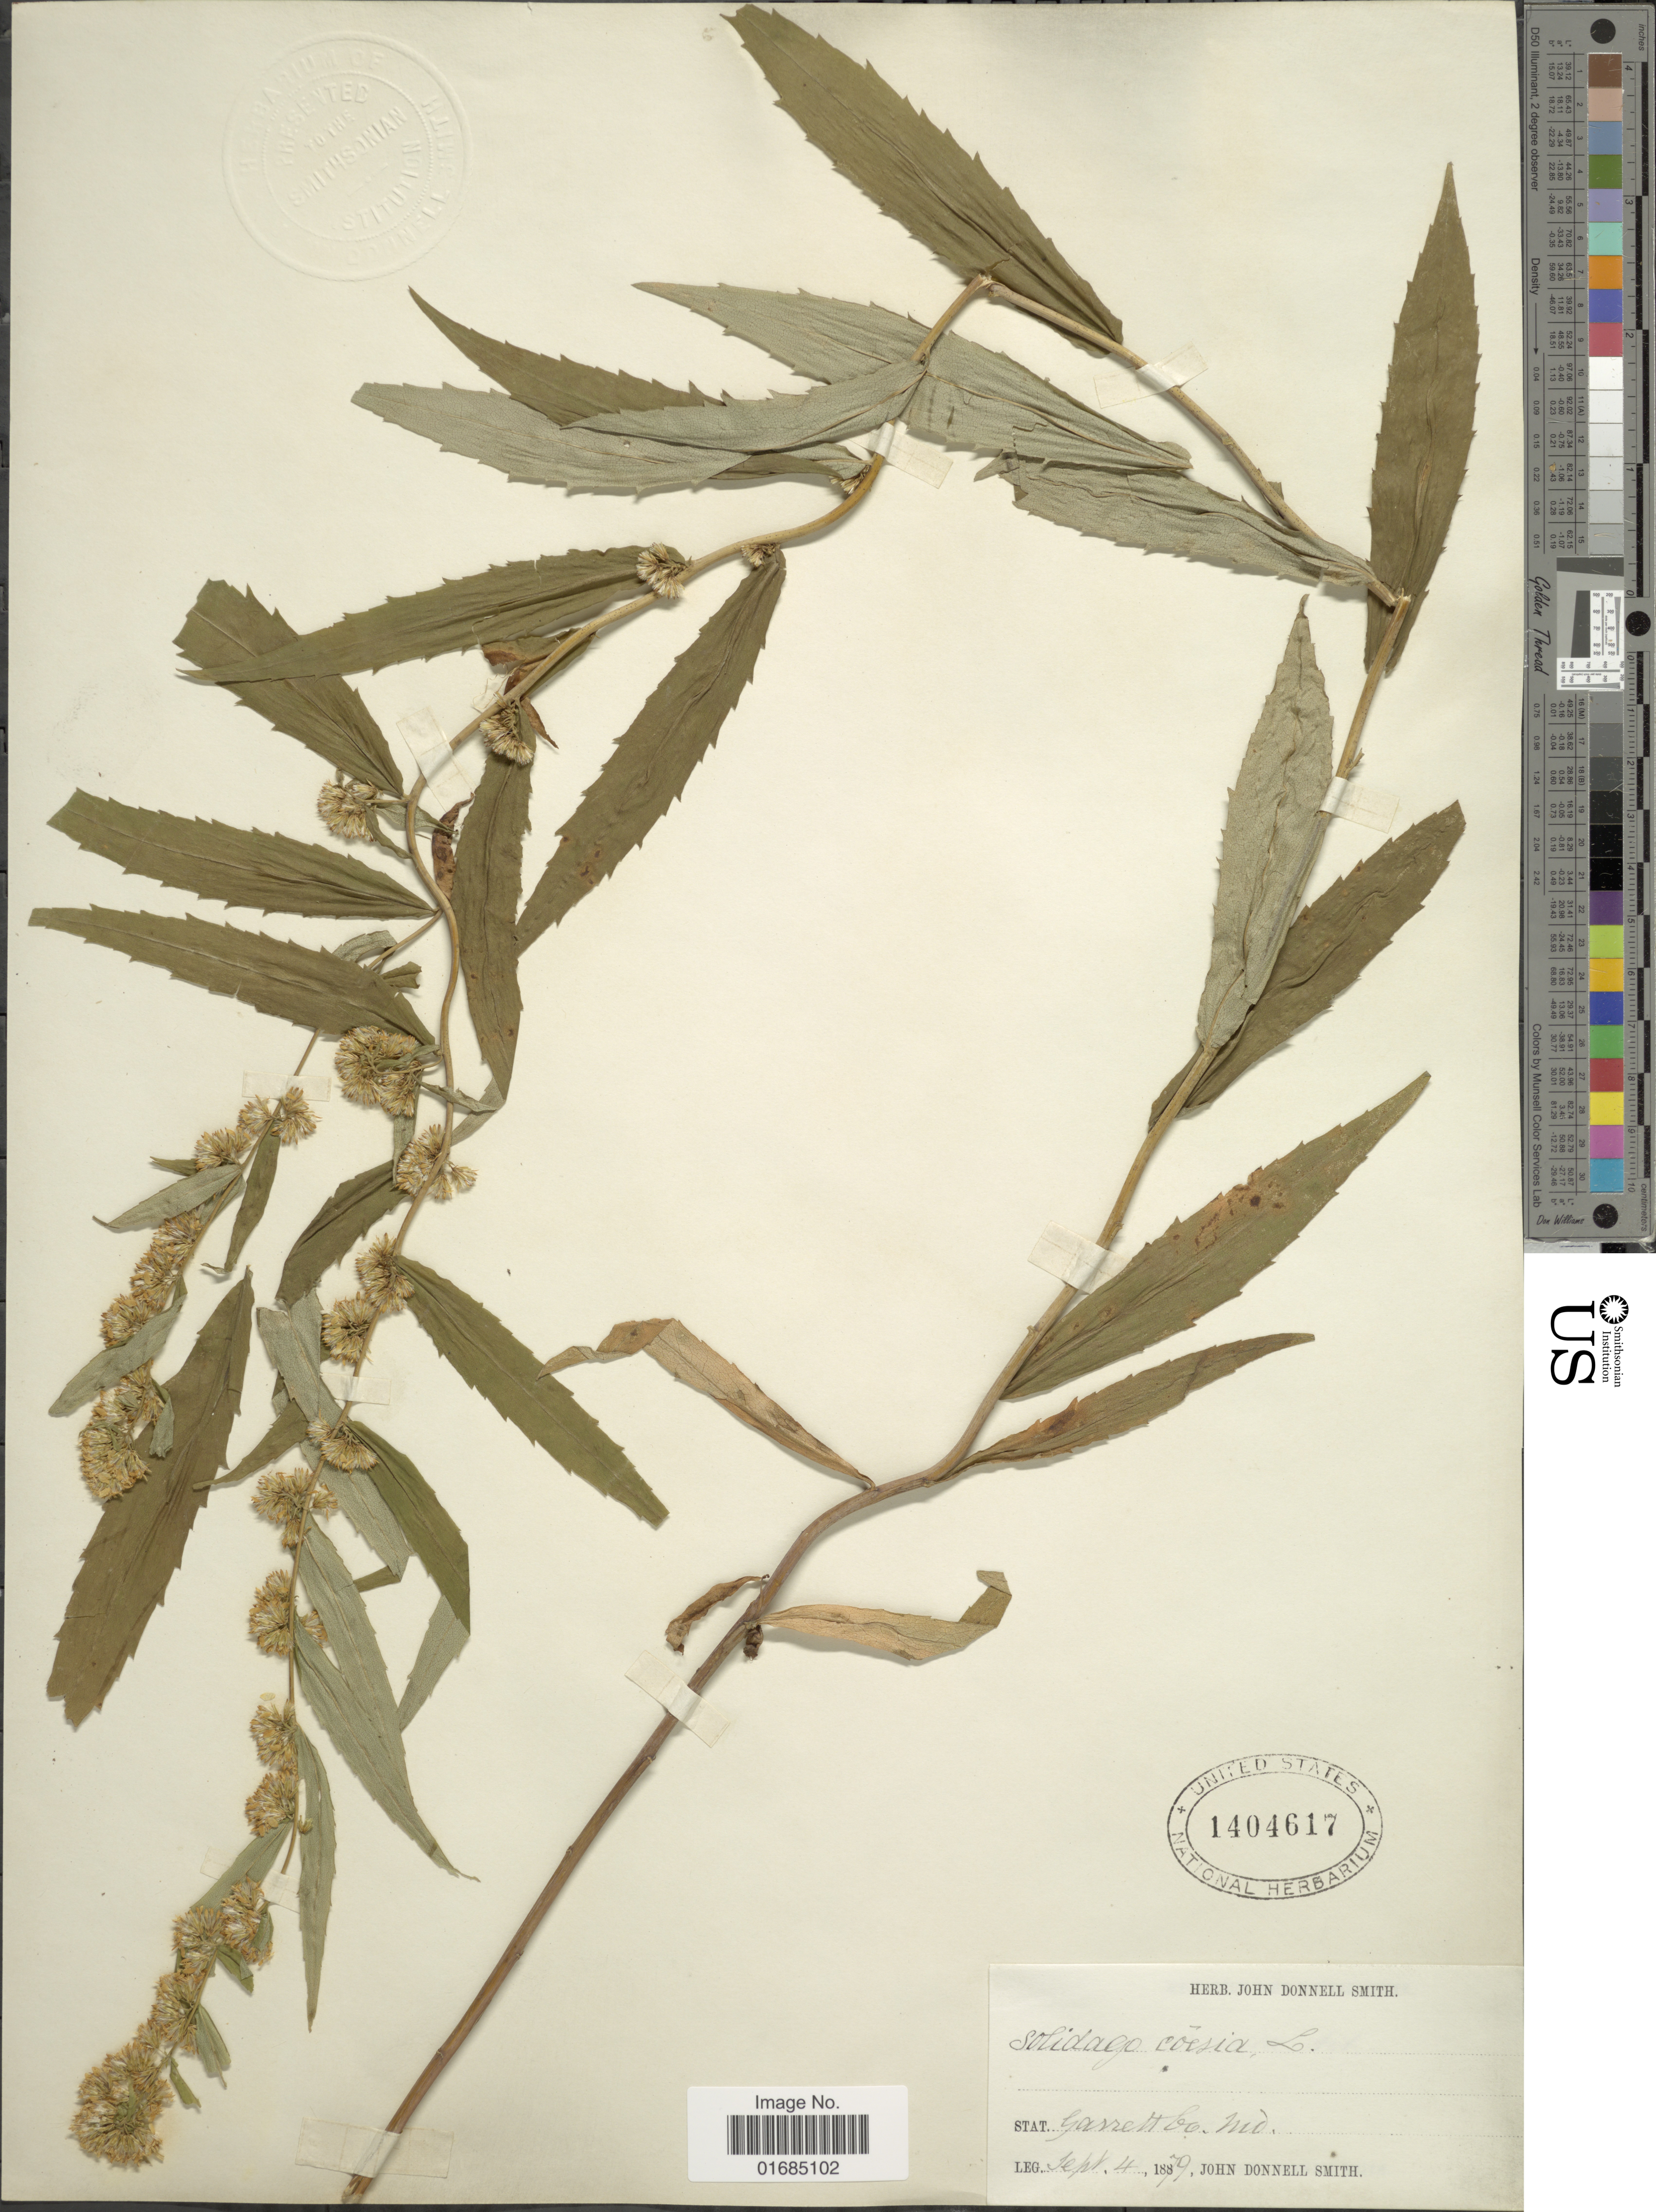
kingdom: Plantae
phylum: Tracheophyta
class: Magnoliopsida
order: Asterales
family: Asteraceae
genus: Solidago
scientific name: Solidago caesia var. caesia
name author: L.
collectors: J. Donnell Smith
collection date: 1879-09-04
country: United States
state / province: Maryland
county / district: Garrett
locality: Stat Garrett Co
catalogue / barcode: US 1404617